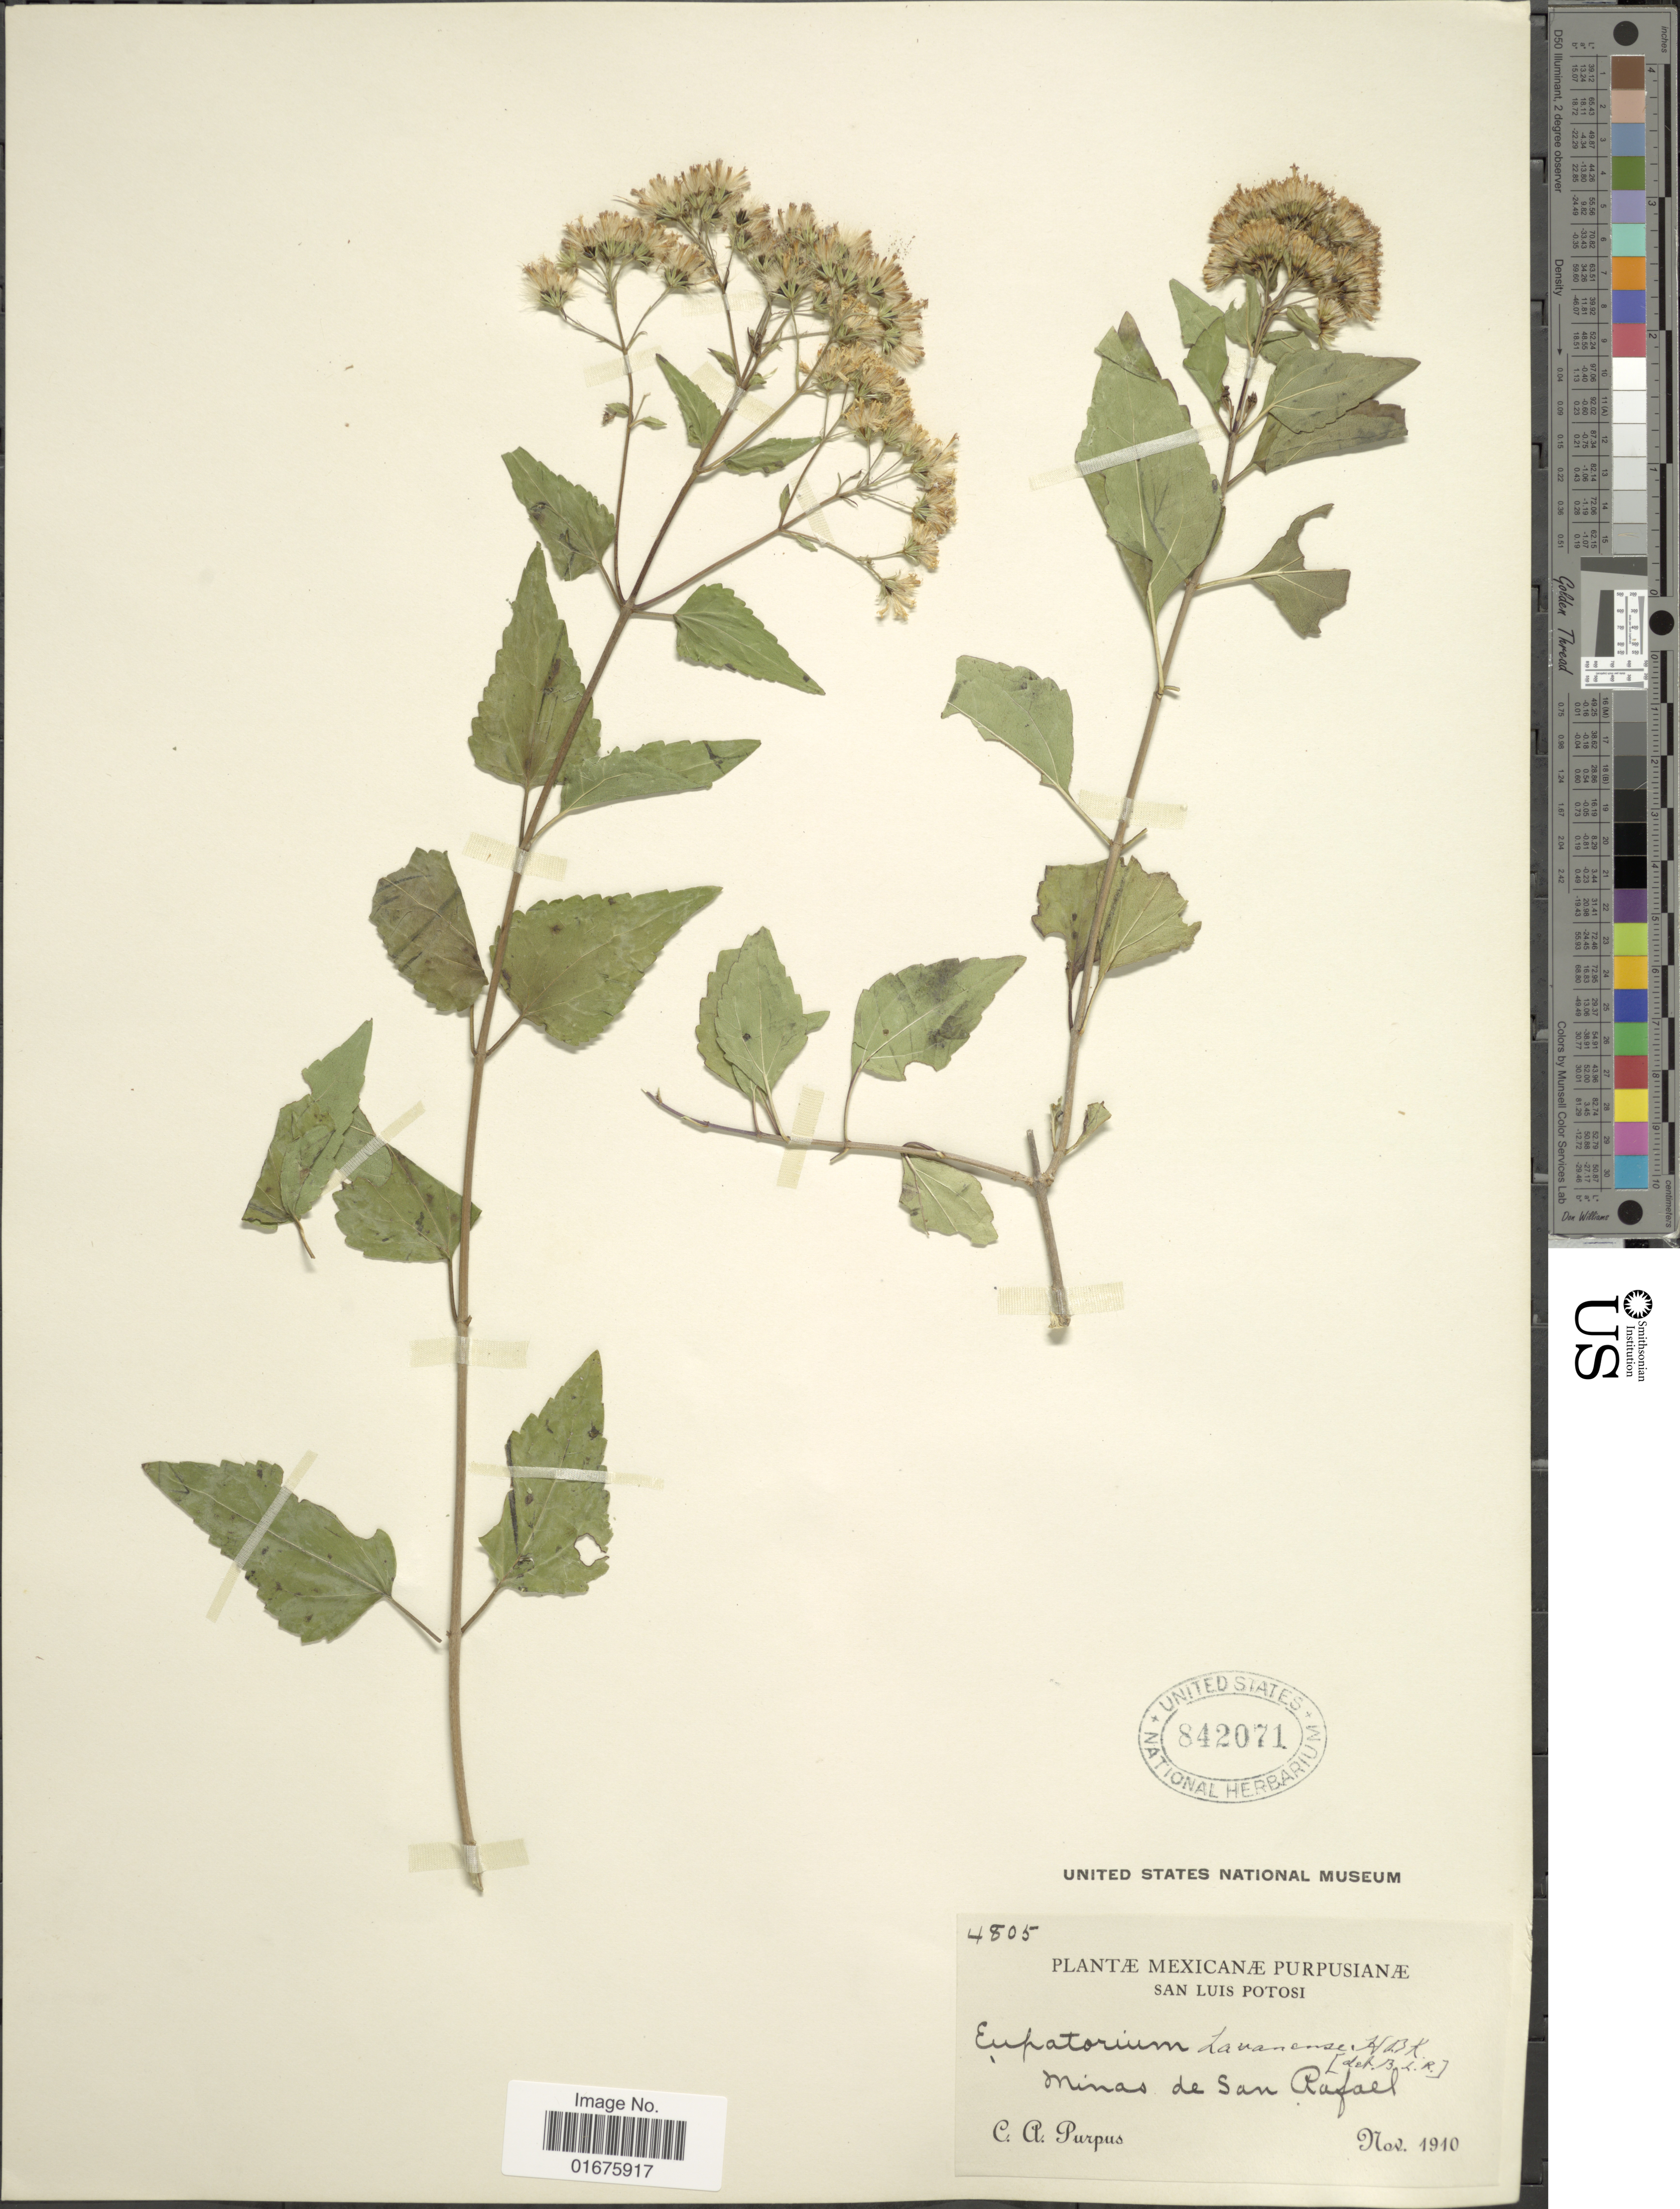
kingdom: Plantae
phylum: Tracheophyta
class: Magnoliopsida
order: Asterales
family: Asteraceae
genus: Ageratina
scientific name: Ageratina havanensis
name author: (Kunth) R.M. King & H. Rob.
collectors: C. A. Purpus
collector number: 4805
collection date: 1910-11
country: Mexico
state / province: San Luis Potosí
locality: Minas de San Rafael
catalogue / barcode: US 842071